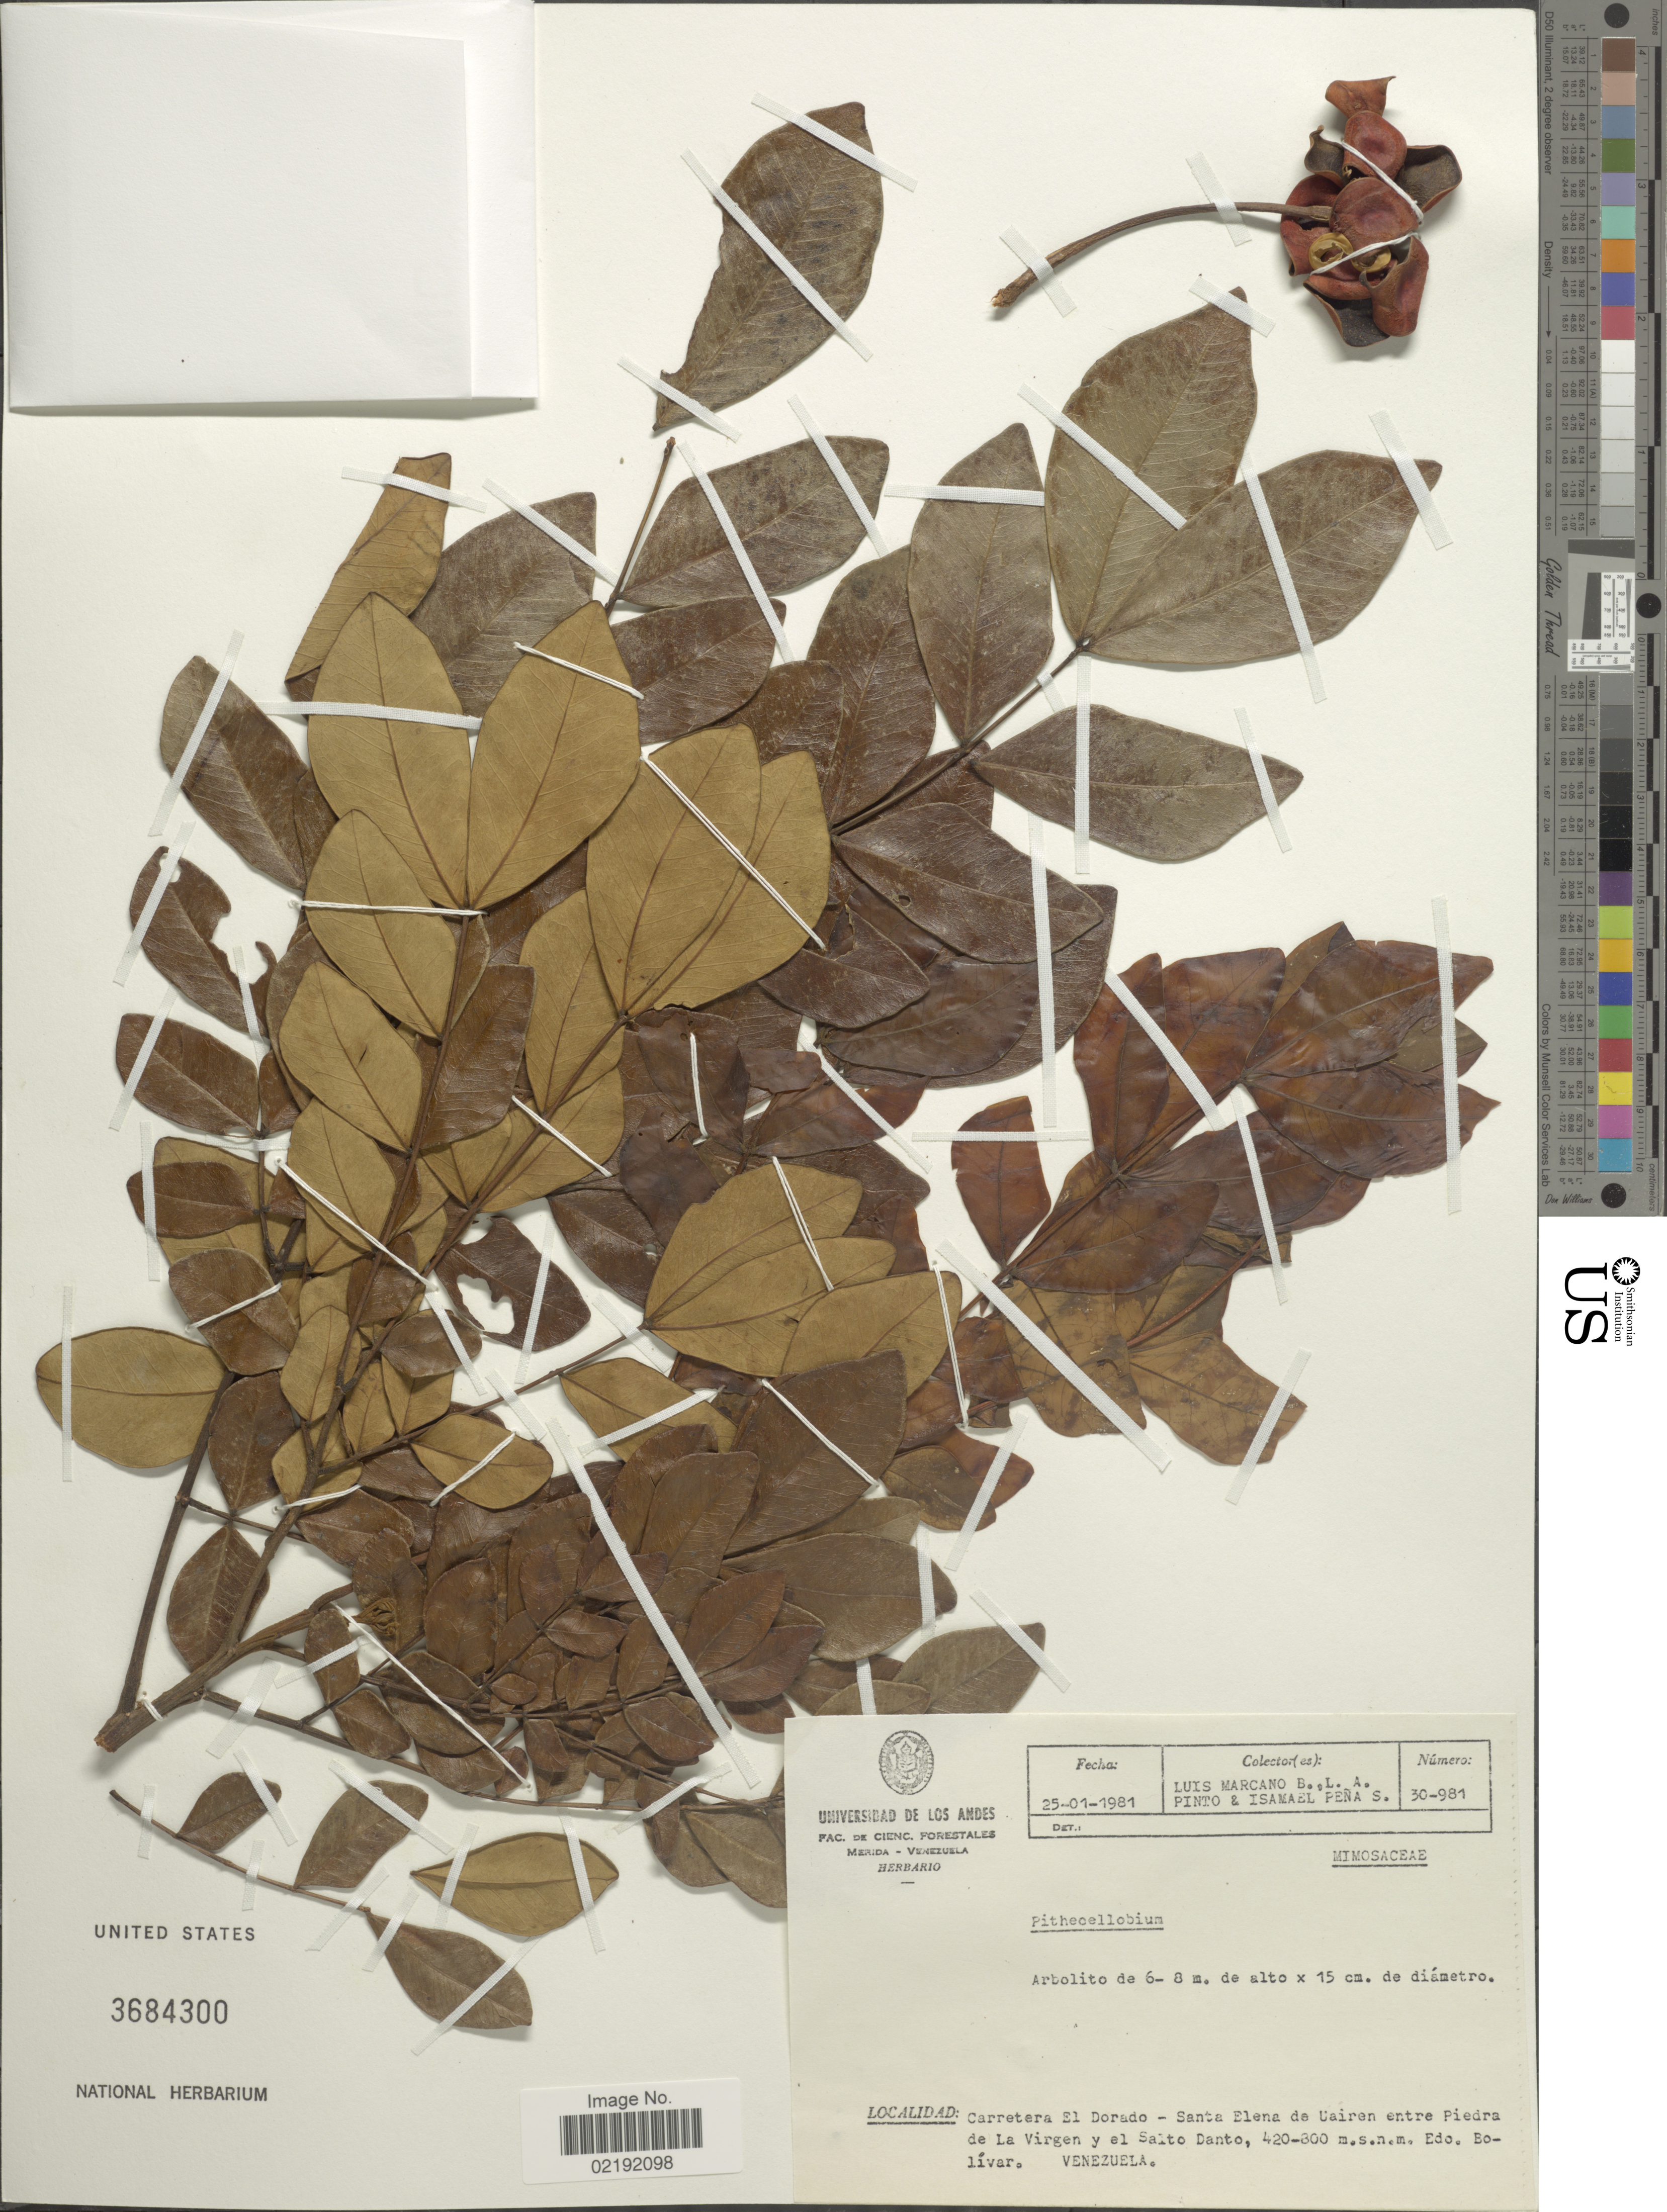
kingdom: Plantae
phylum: Tracheophyta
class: Magnoliopsida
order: Fabales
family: Fabaceae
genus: Pithecellobium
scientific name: Pithecellobium sp.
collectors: L. Marcano-Berti, L. Pinto & I. Peña S.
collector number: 30-981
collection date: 1981-01-25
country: Venezuela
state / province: Bolivar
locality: Carretera El Dorado - Santa Elena de Uairen entre Piedra de La Virgen y el Salto Danto, Edo. Bolívar. Venezuela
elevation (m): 420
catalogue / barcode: US 3684300